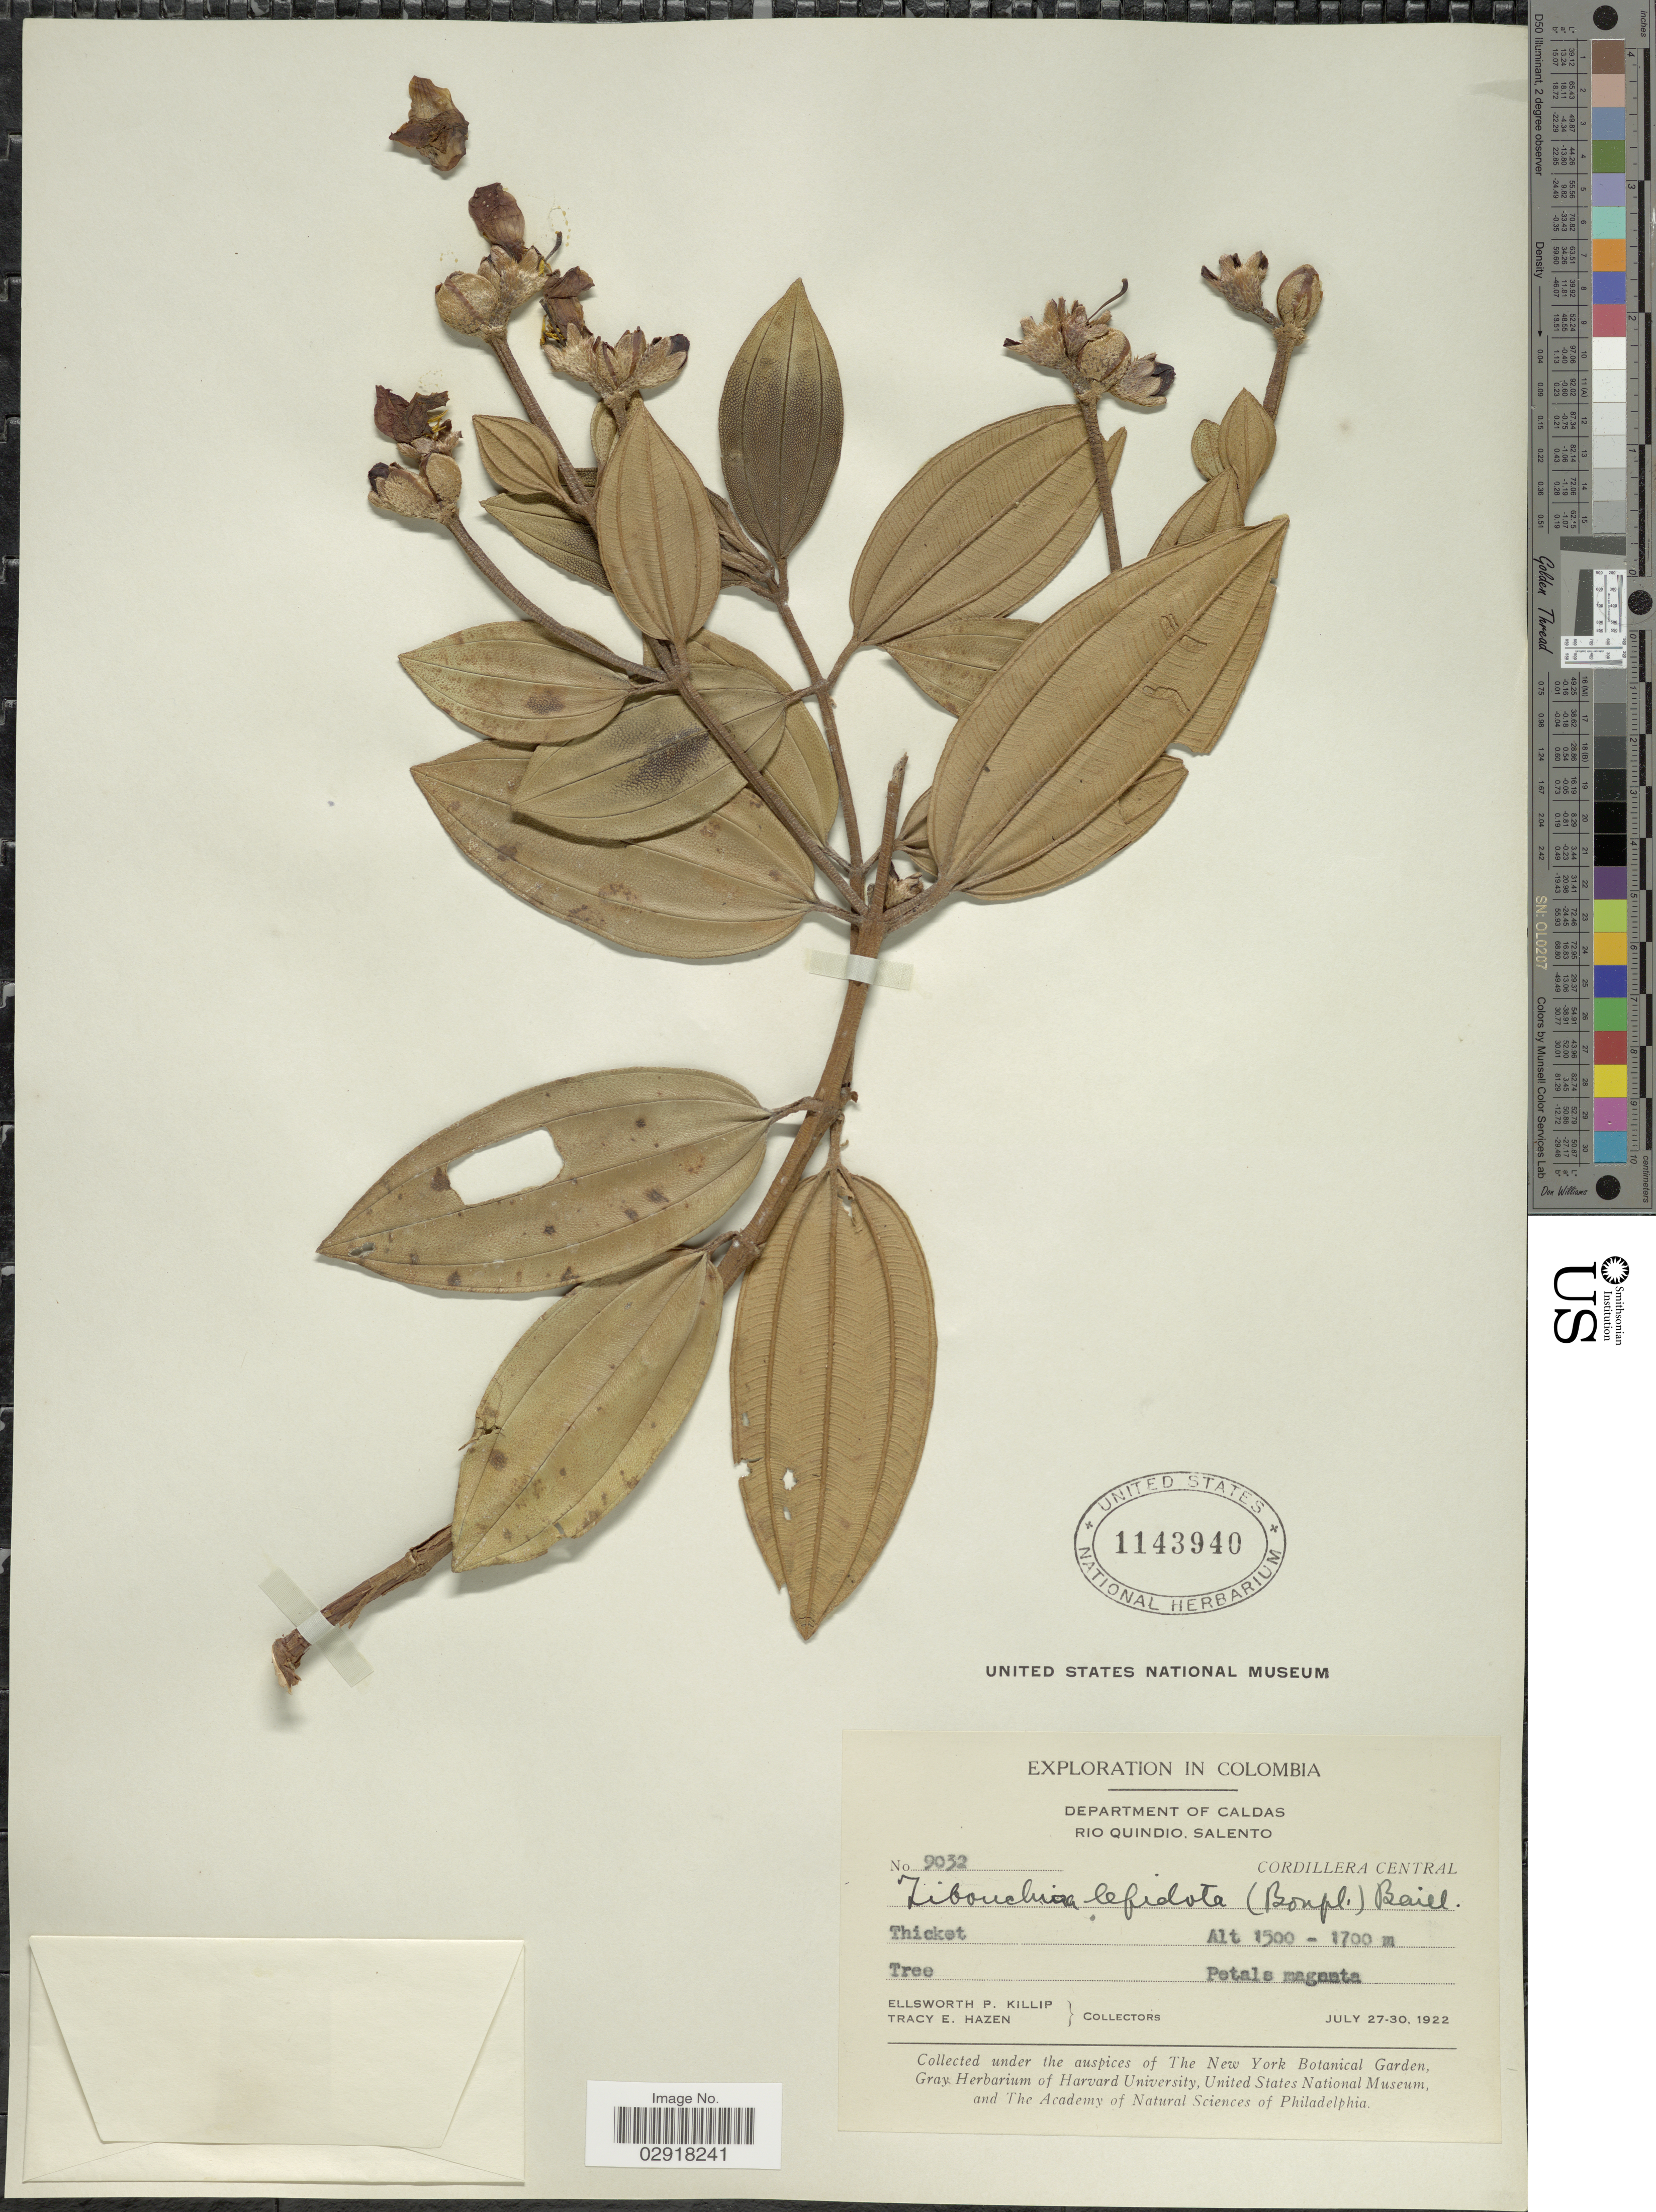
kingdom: Plantae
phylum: Tracheophyta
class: Magnoliopsida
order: Myrtales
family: Melastomataceae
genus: Andesanthus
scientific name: Andesanthus lepidotus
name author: (Humb. & Bonpl.) P.J.F. Guim. & Michelang.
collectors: E. P. Killip & T. E. Hazen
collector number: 9032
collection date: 1922-07-27/1922-07-30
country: Colombia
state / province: Caldas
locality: Department of Caldas. Rio Quindio, Salento. Cordillera Central.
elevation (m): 1500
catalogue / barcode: US 1143940